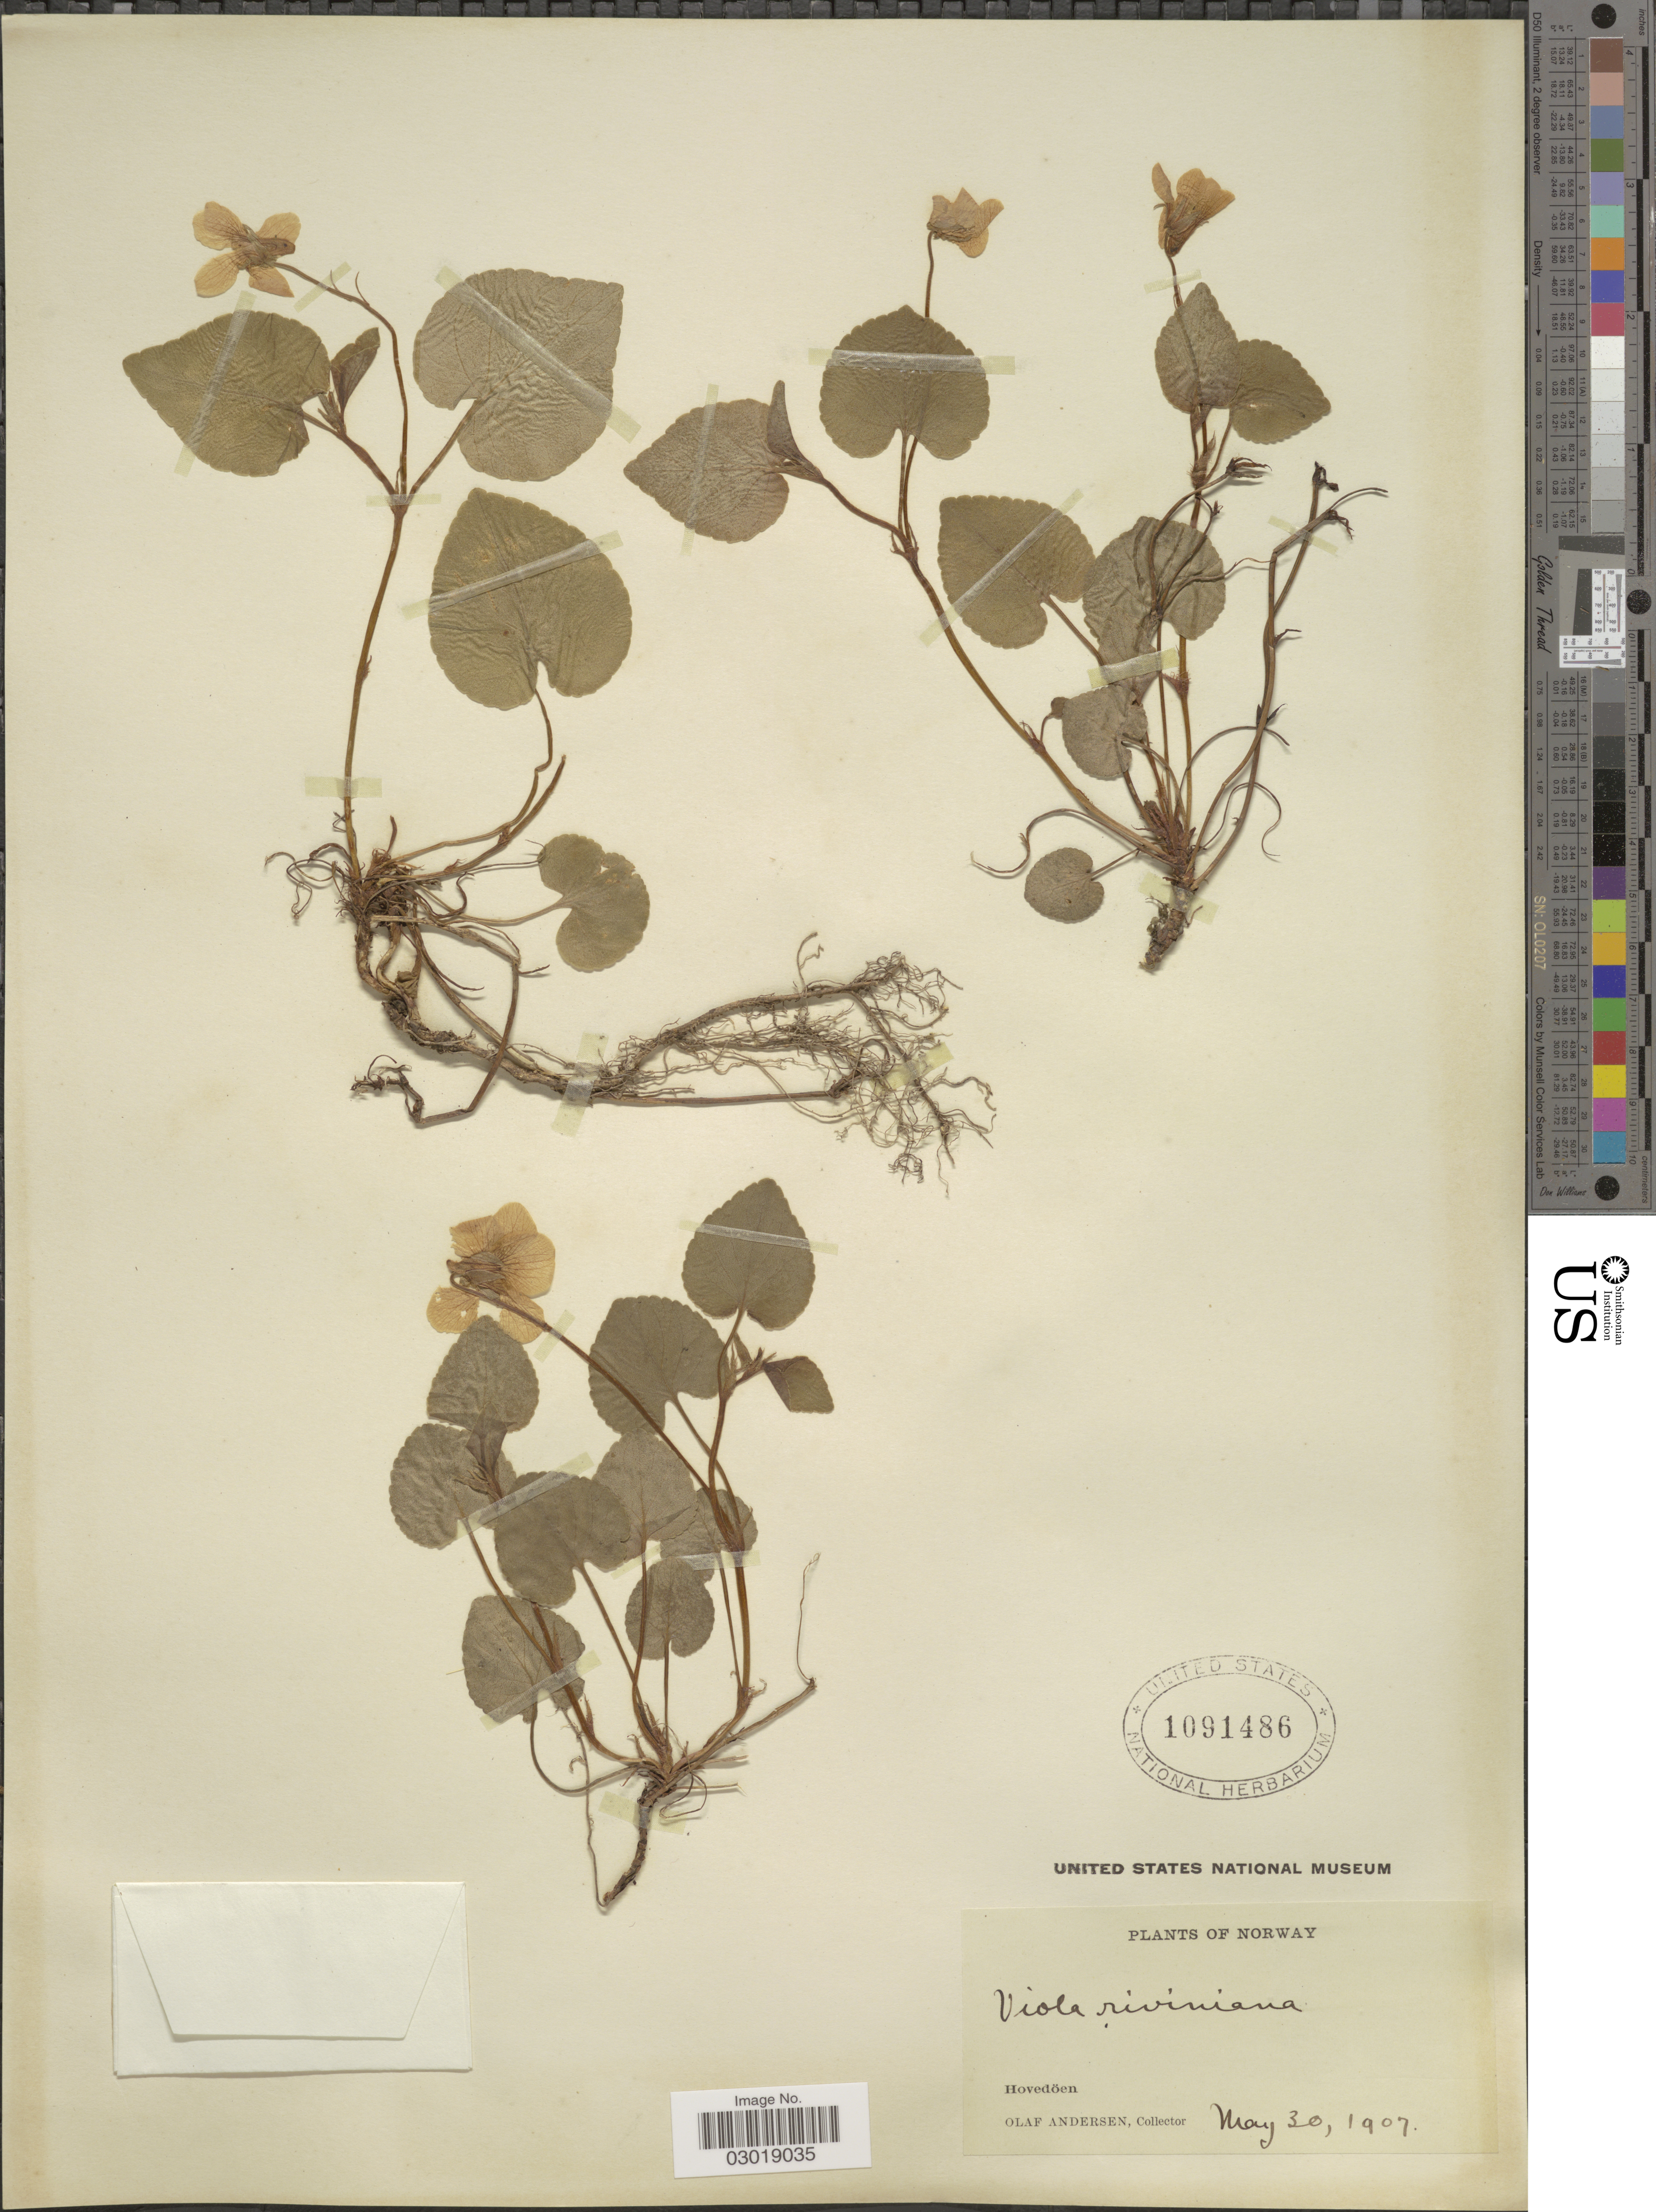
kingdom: Plantae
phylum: Tracheophyta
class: Magnoliopsida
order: Malpighiales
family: Violaceae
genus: Viola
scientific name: Viola riviniana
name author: Rchb.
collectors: O. Andersen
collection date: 1907-05-30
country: Norway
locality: Hovedöen.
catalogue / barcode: US 1091486